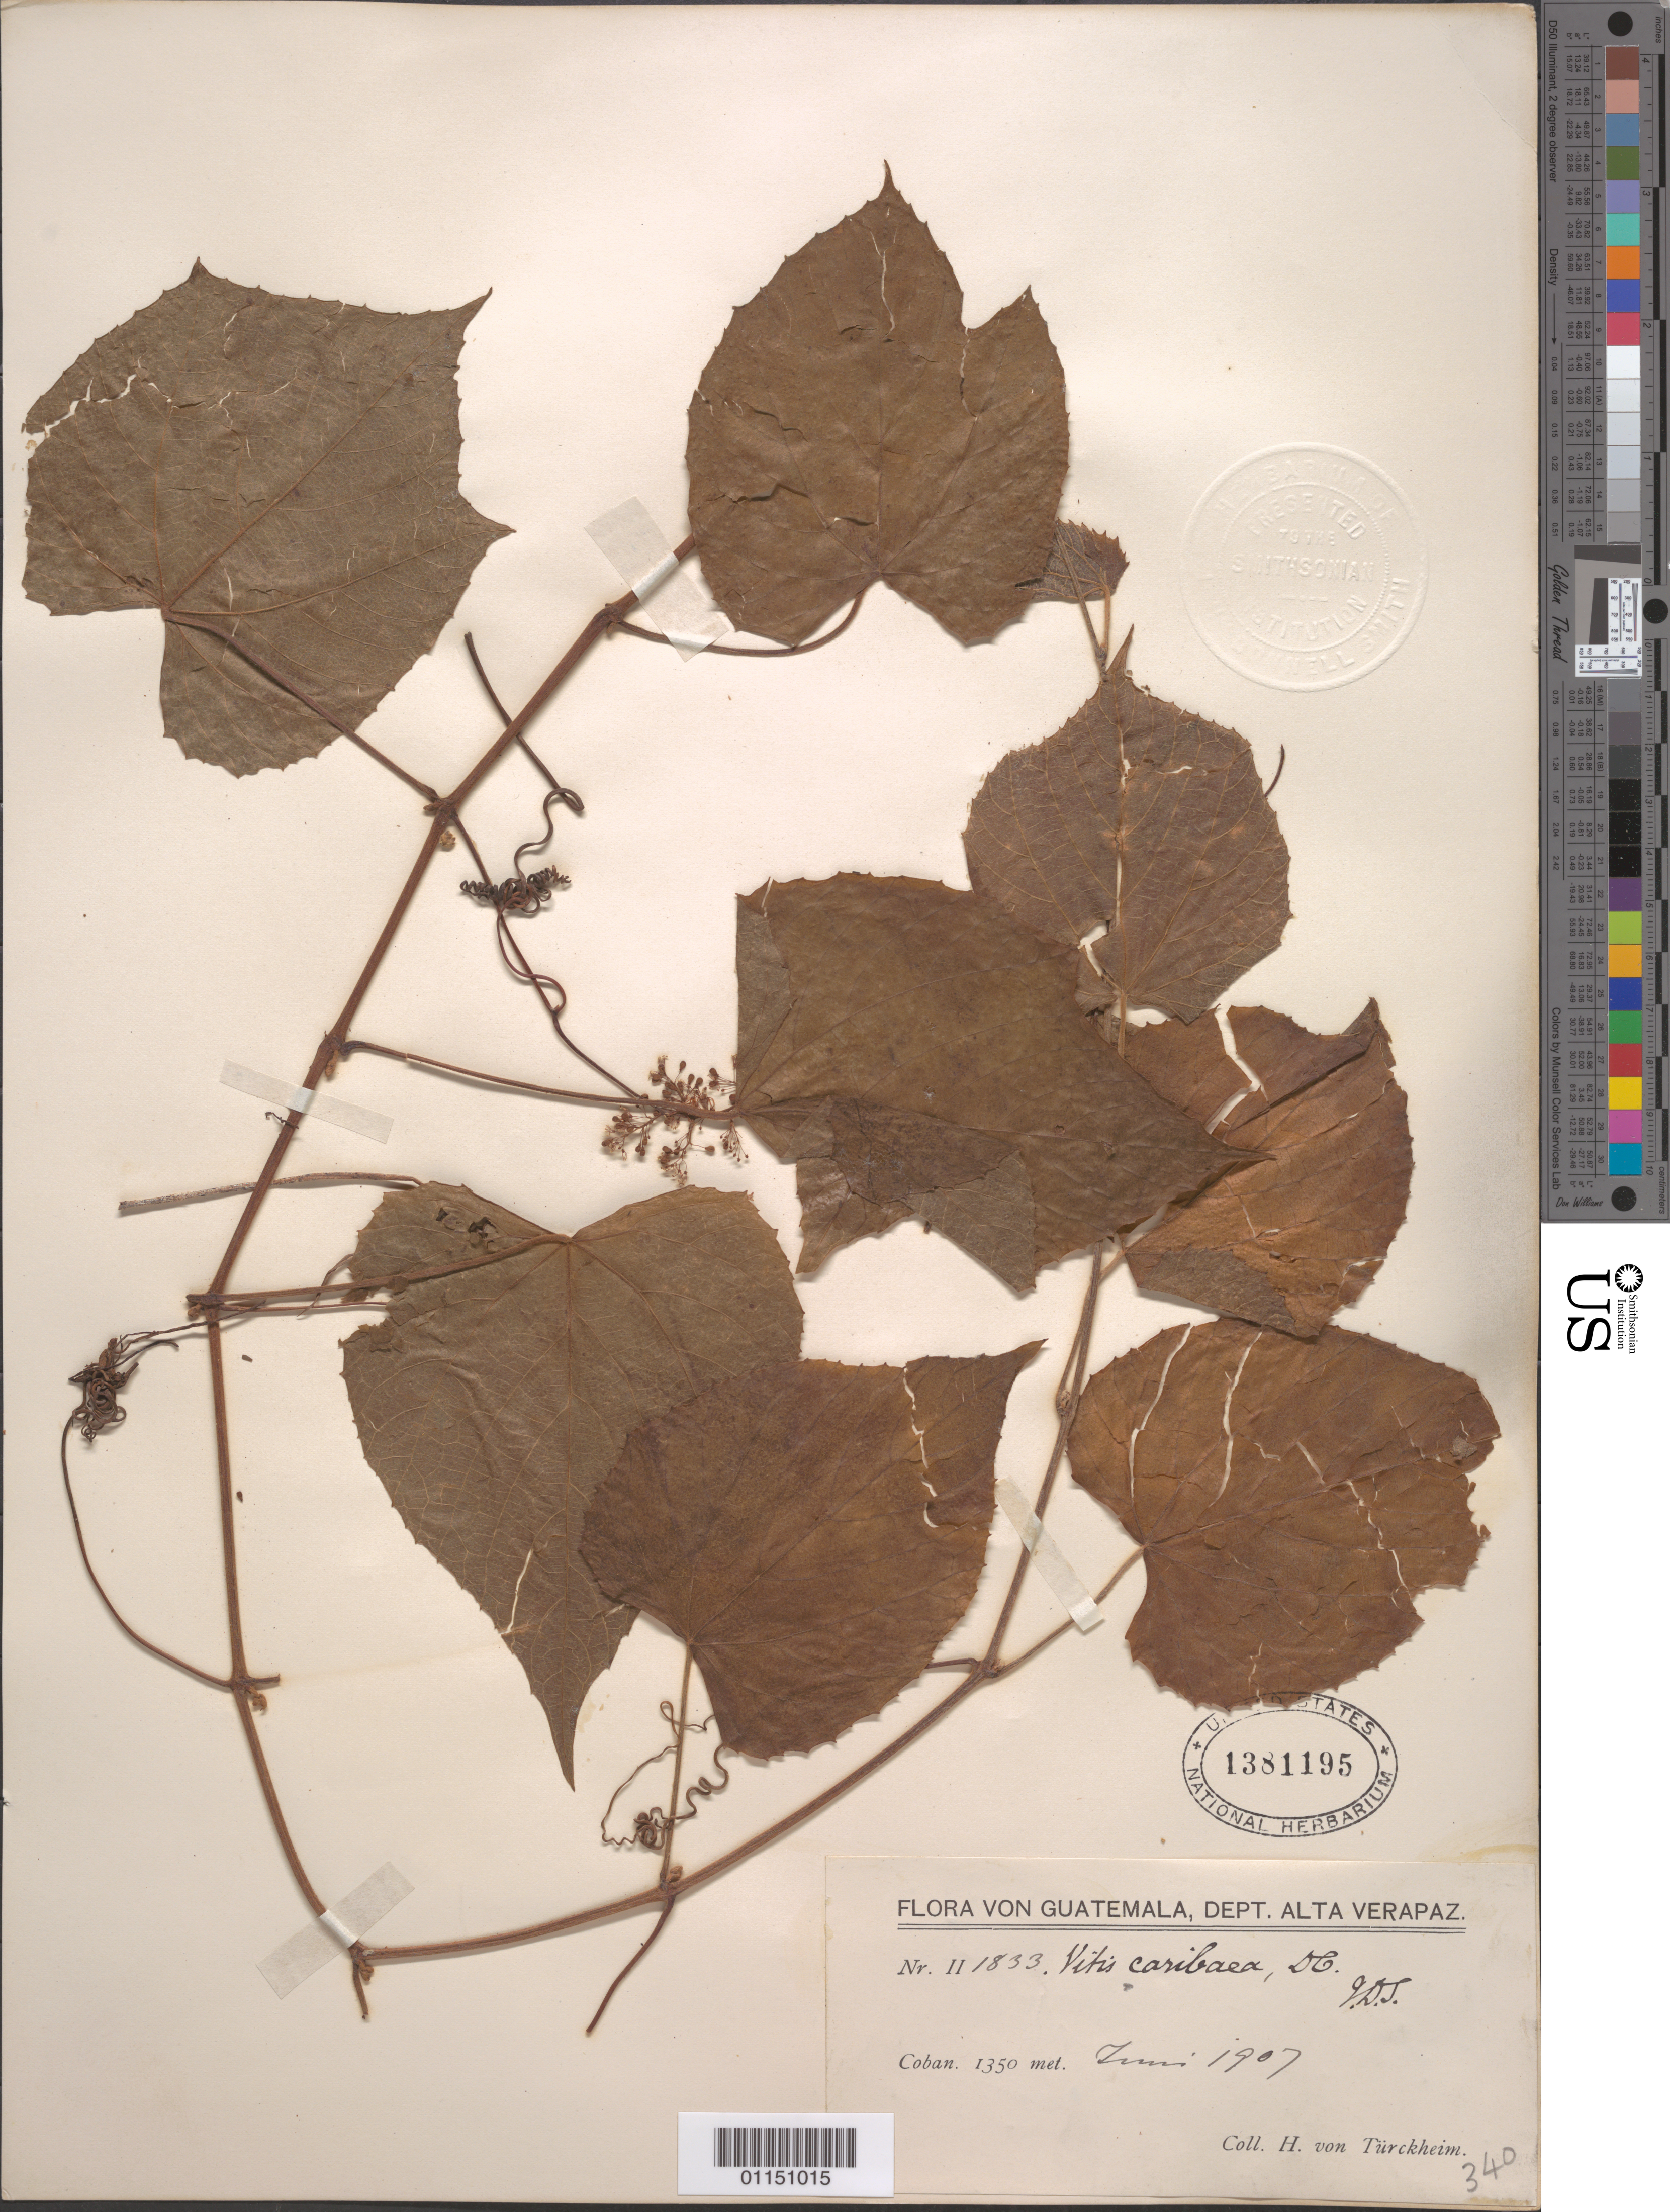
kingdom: Plantae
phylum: Tracheophyta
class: Magnoliopsida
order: Vitales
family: Vitaceae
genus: Vitis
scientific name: Vitis tiliaefolia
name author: Willd.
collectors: H. von Türckheim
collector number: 1833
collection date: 1907-06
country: Guatemala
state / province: Alta Verapaz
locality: Coban.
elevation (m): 1350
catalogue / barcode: US 1381195